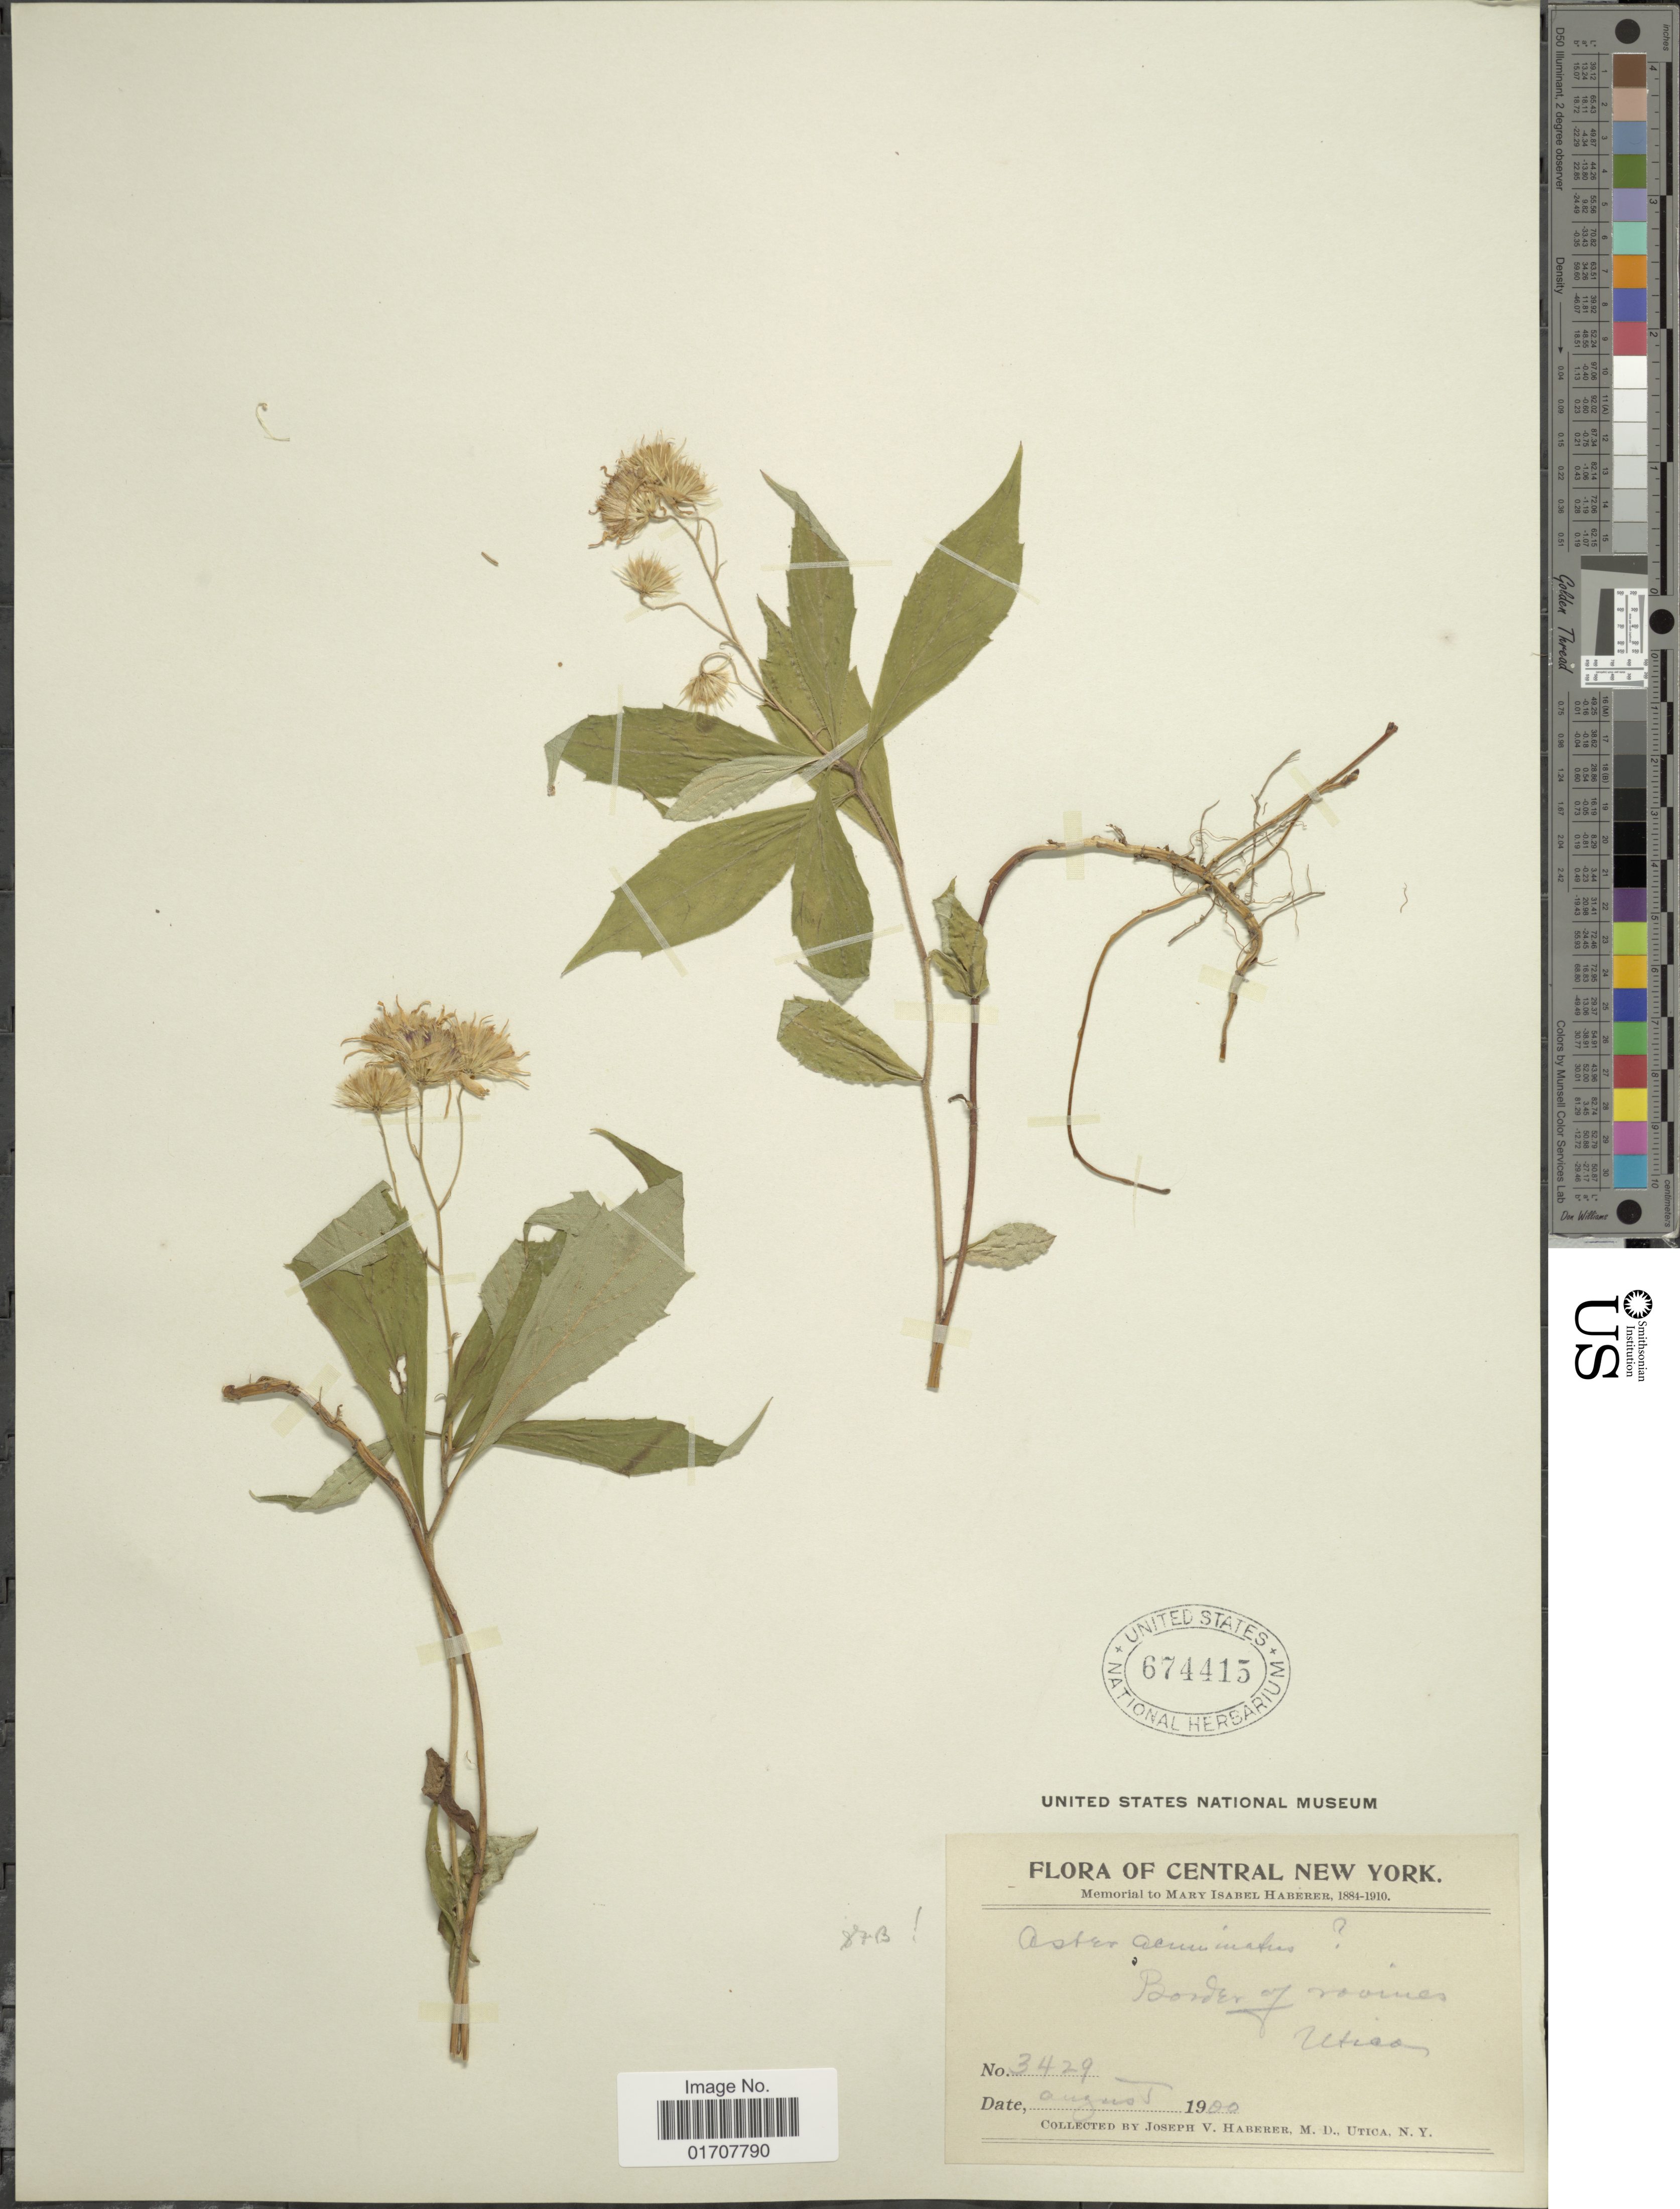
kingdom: Plantae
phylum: Tracheophyta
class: Magnoliopsida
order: Asterales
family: Asteraceae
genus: Oclemena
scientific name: Oclemena acuminata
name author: (Michx.) Greene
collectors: J. V. Haberer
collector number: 3429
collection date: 1900-08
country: United States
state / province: New York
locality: Central New York, Border of ravines, Utica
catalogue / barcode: US 674415